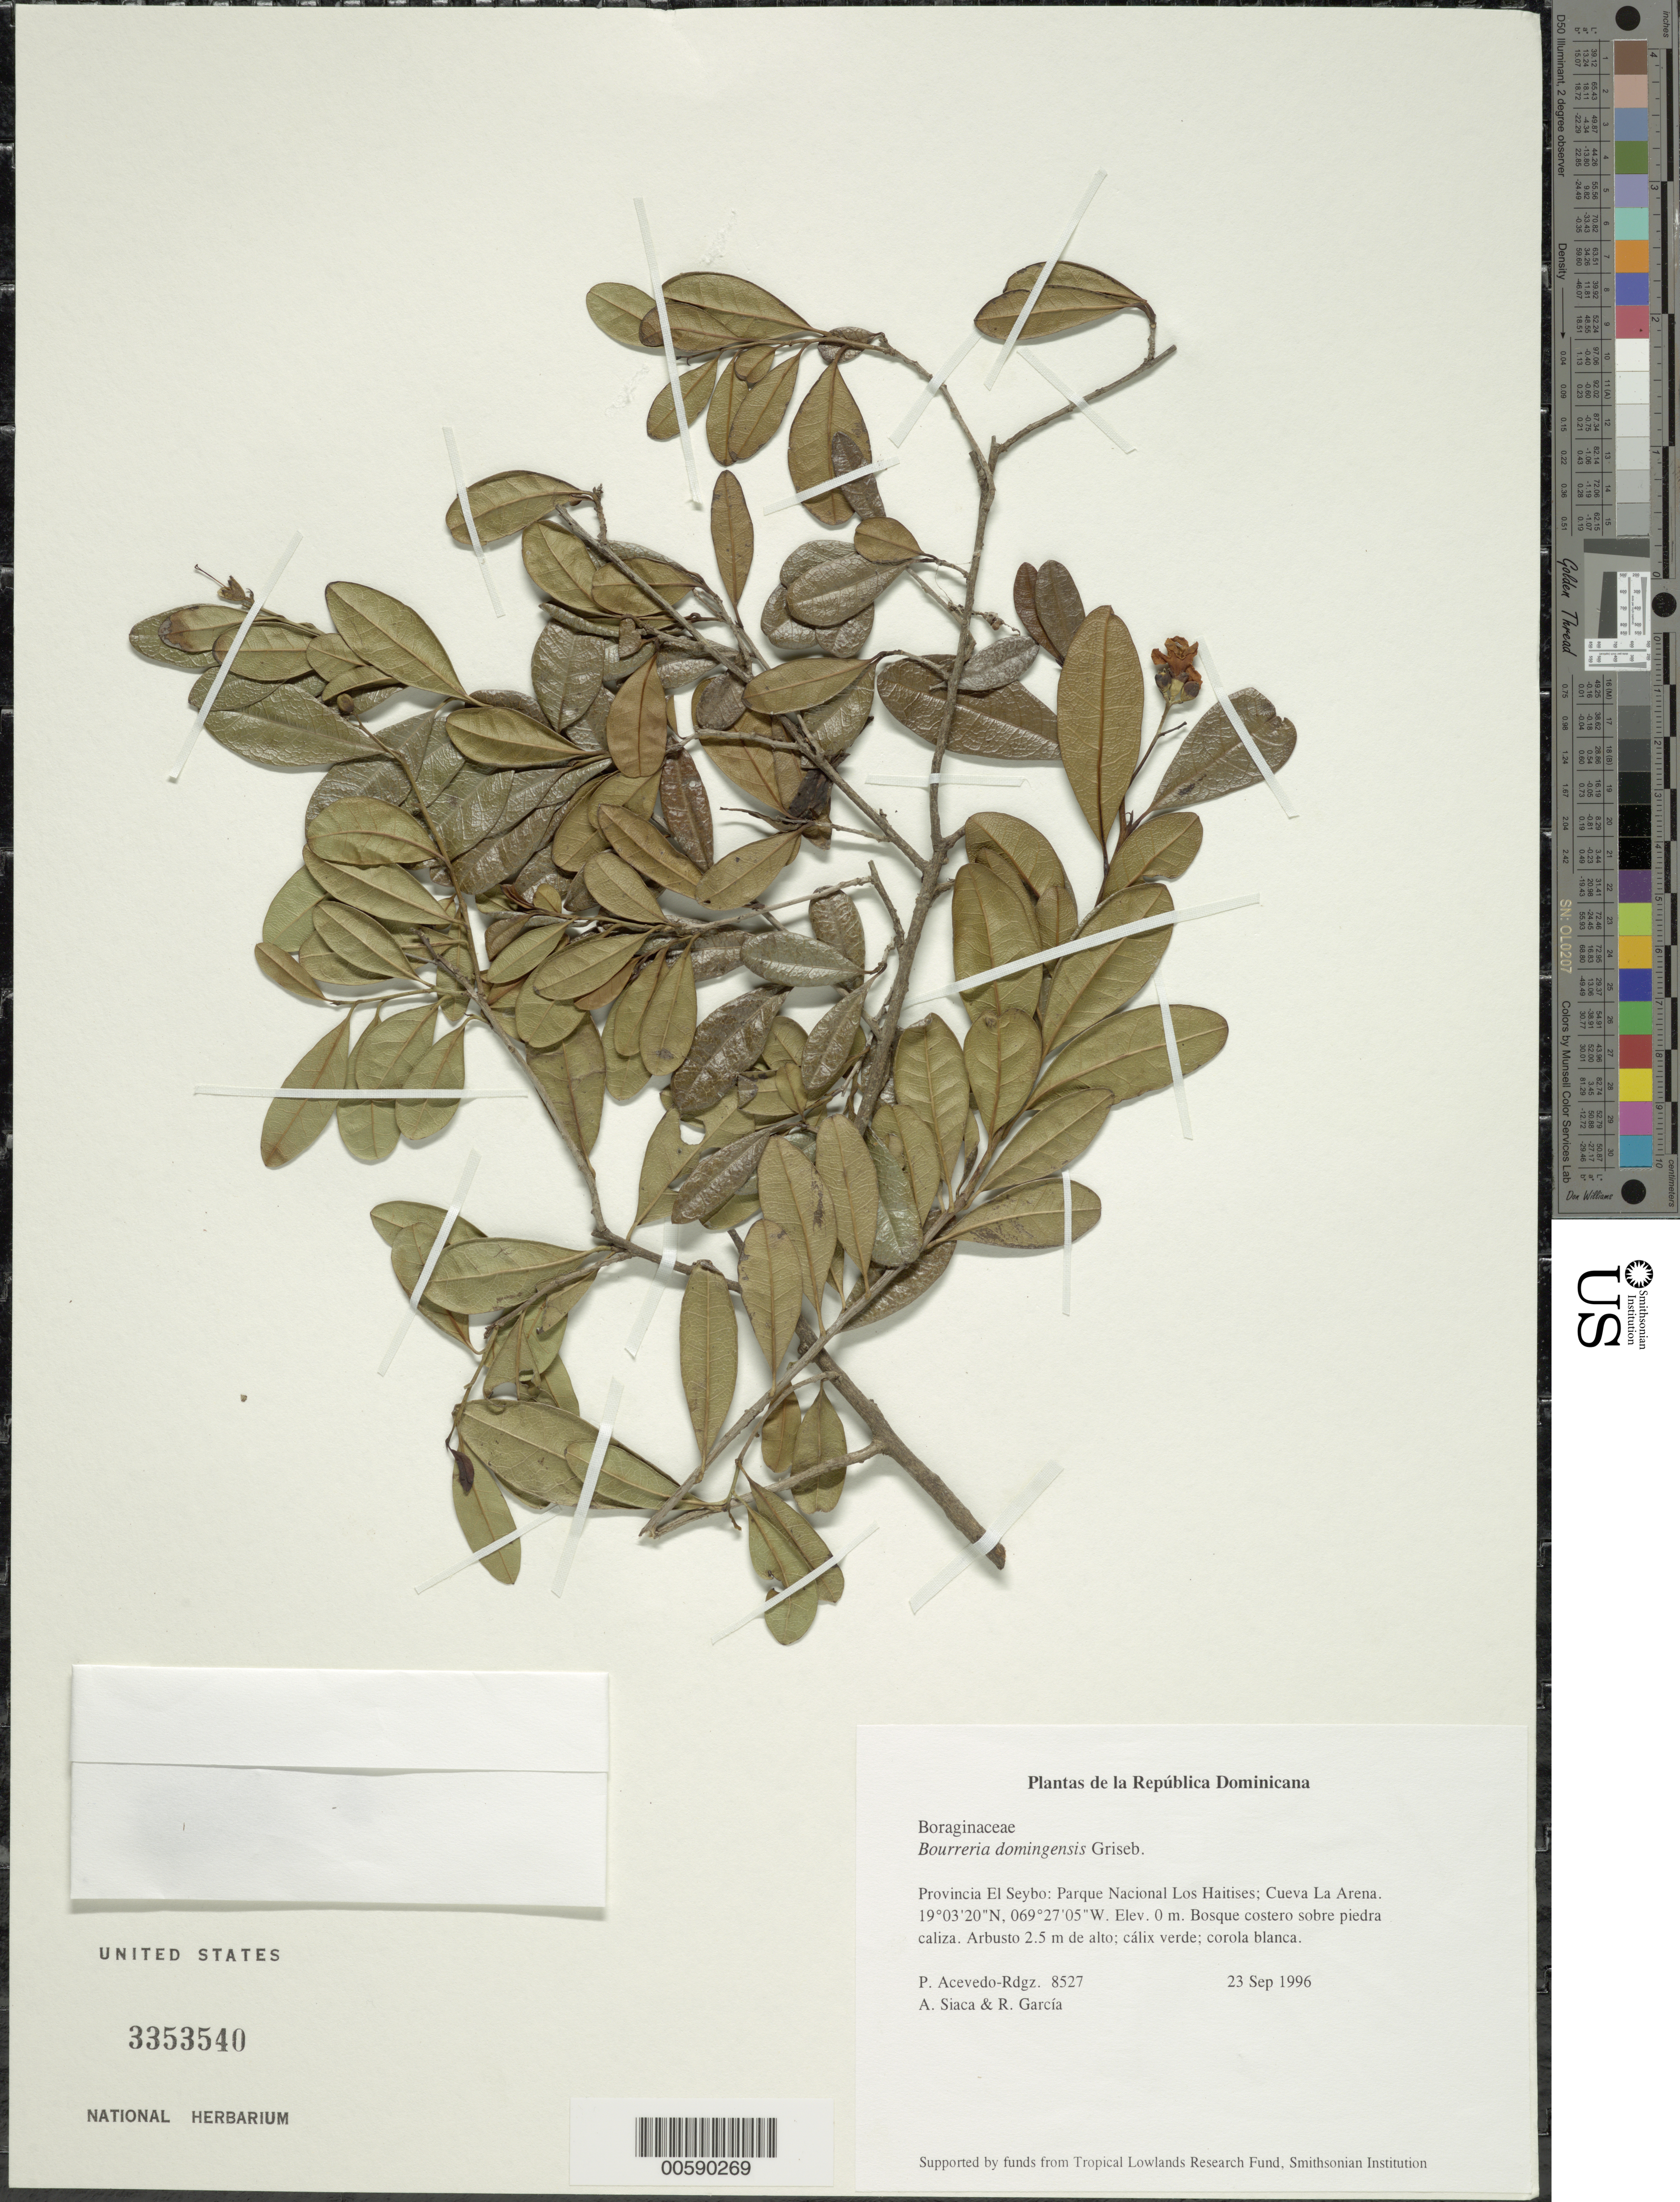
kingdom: Plantae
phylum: Tracheophyta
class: Magnoliopsida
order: Boraginales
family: Ehretiaceae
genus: Bourreria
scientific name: Bourreria domingensis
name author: (DC.) Griseb.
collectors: P. Acevedo-Rodr., A. Siaca & R. G. García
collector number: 8527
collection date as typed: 23 Sep 1996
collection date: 1996-09-23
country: Dominican Republic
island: Hispaniola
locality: Provincia El Seibo: Parque Nacional Los Haitises; Cueva La Arena.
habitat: Bosque costero sobre piedra caliza.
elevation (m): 0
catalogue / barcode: US 3353540